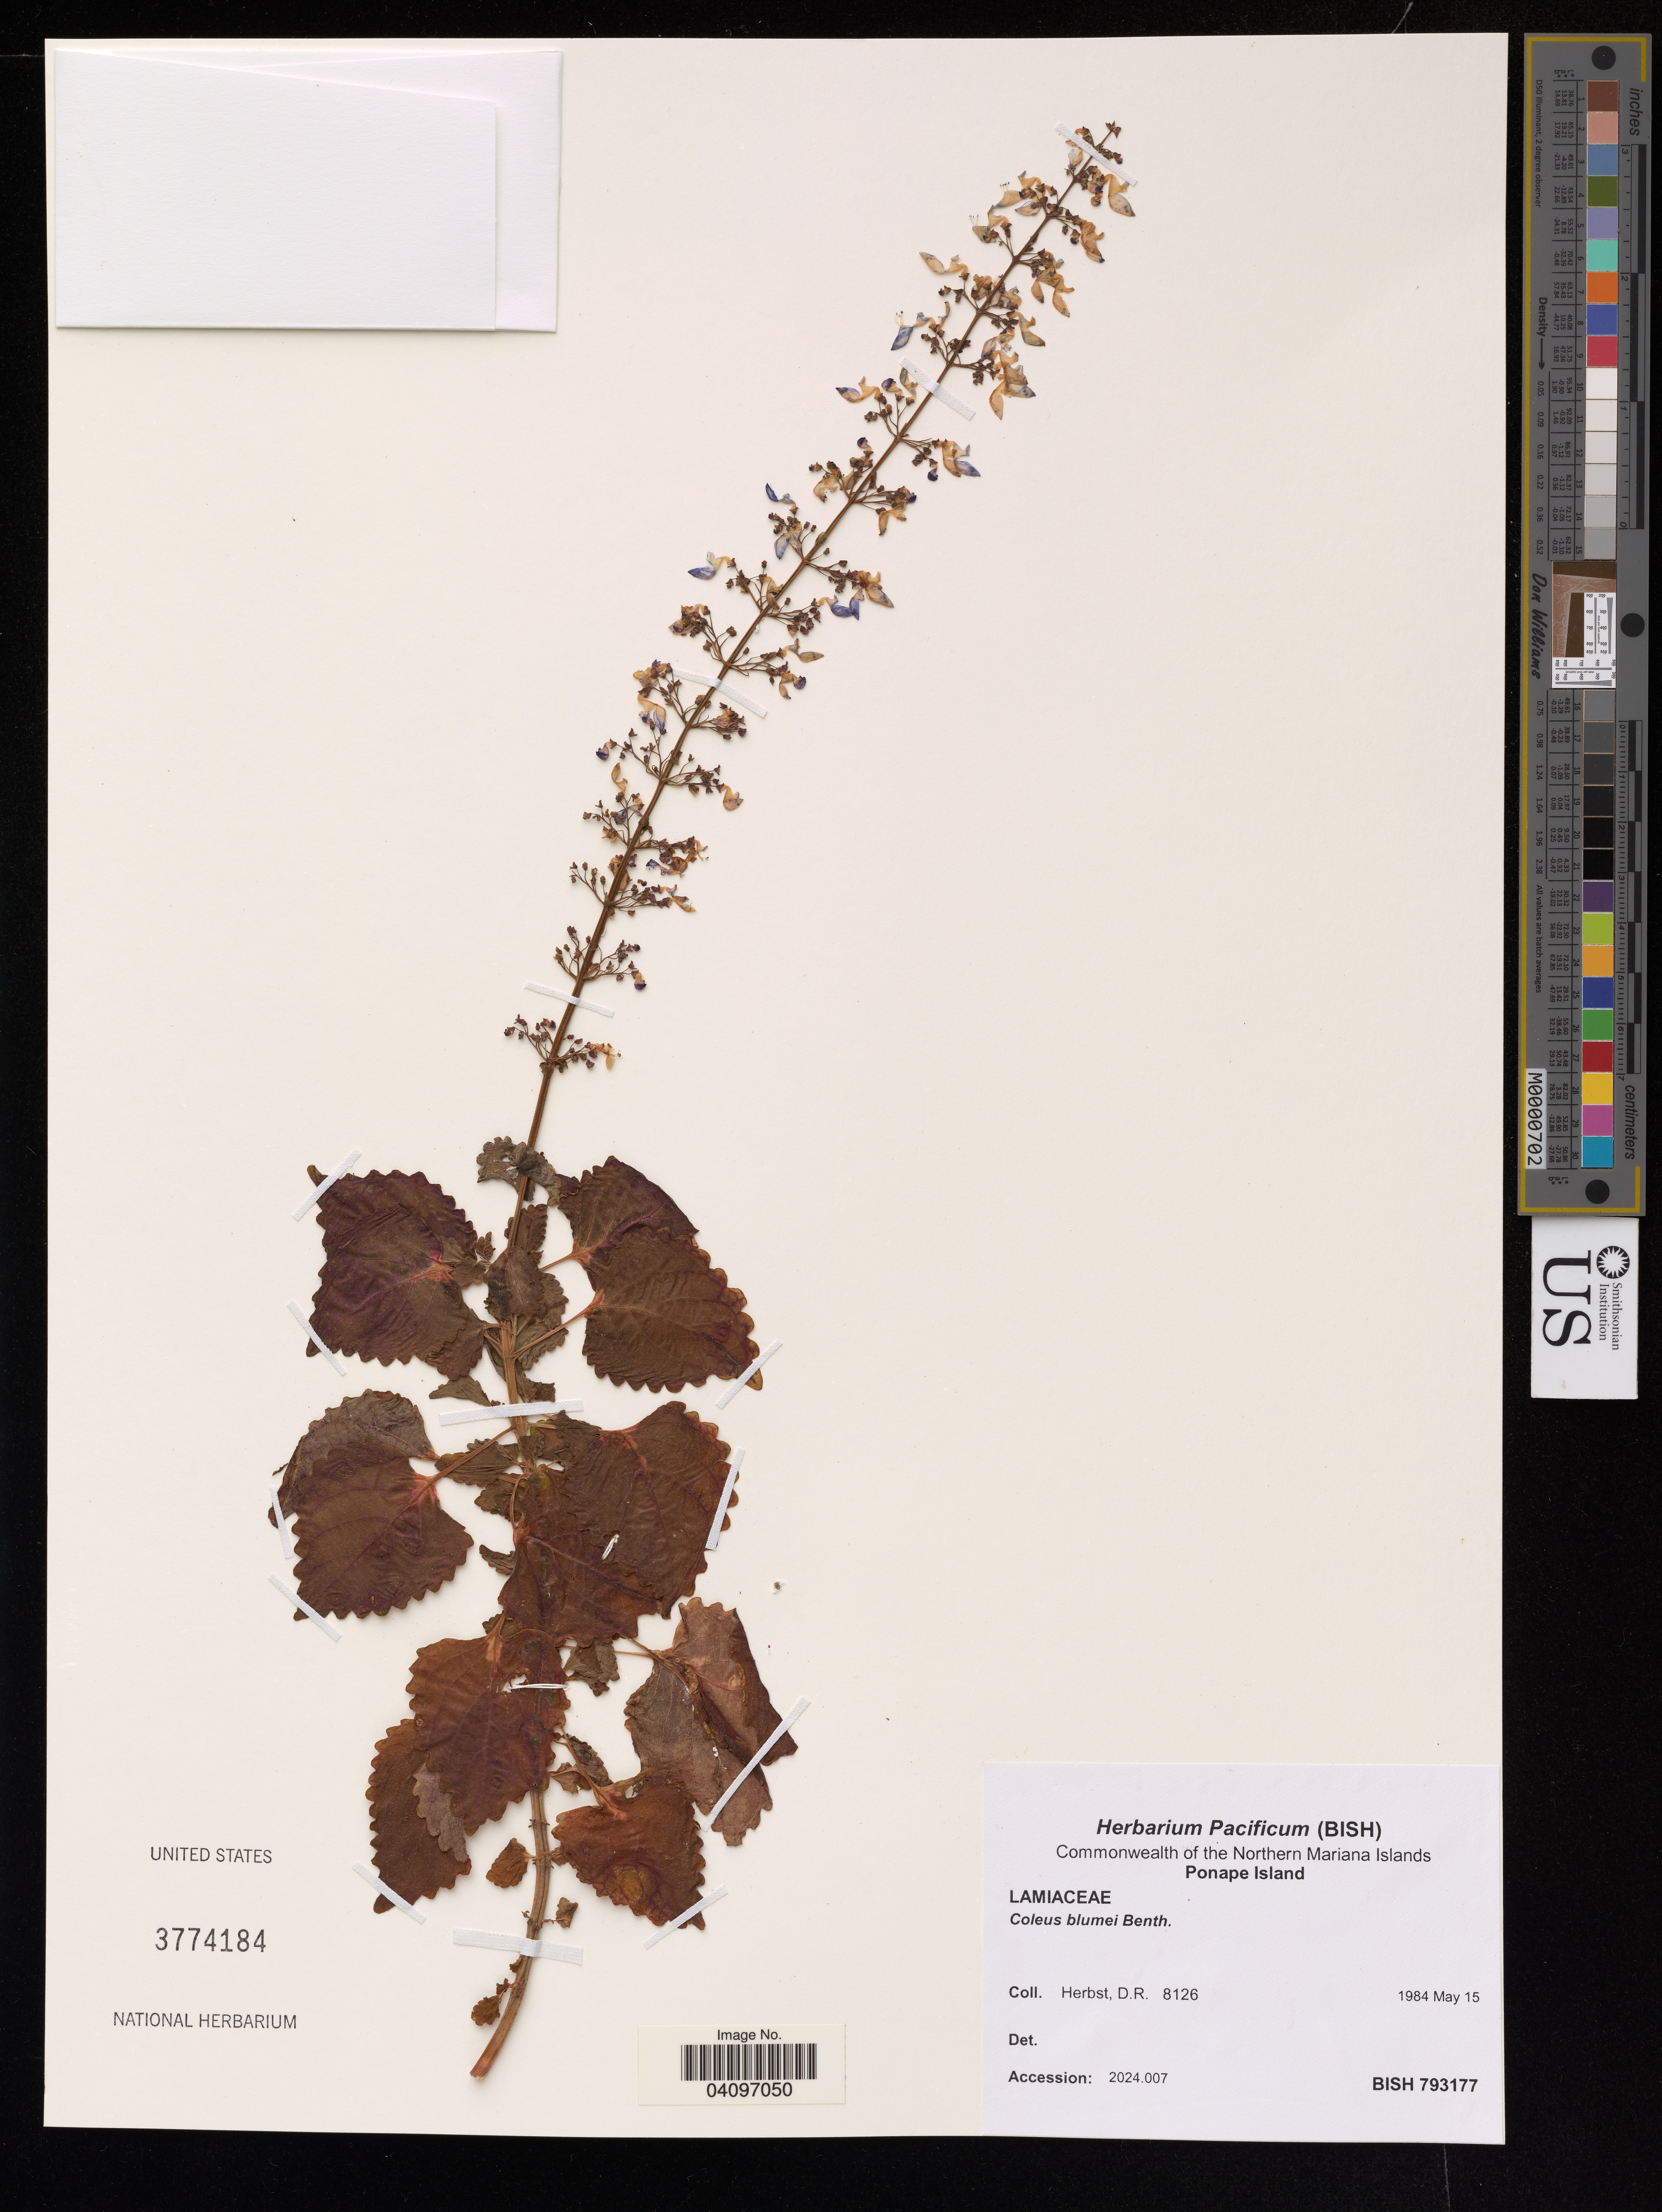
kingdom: Plantae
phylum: Tracheophyta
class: Magnoliopsida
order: Lamiales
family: Lamiaceae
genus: Coleus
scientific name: Coleus scutellarioides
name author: (L.) Benth.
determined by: Wagner, W. L., (BOT), Smithsonian Institution - National Museum of Natural History (UNITED STATES)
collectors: D. R. Herbst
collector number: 8126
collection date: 1984-05-15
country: Micronesia, Federated States of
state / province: Pohnpei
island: Pohnpei [Ponape]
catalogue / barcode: US 3774184